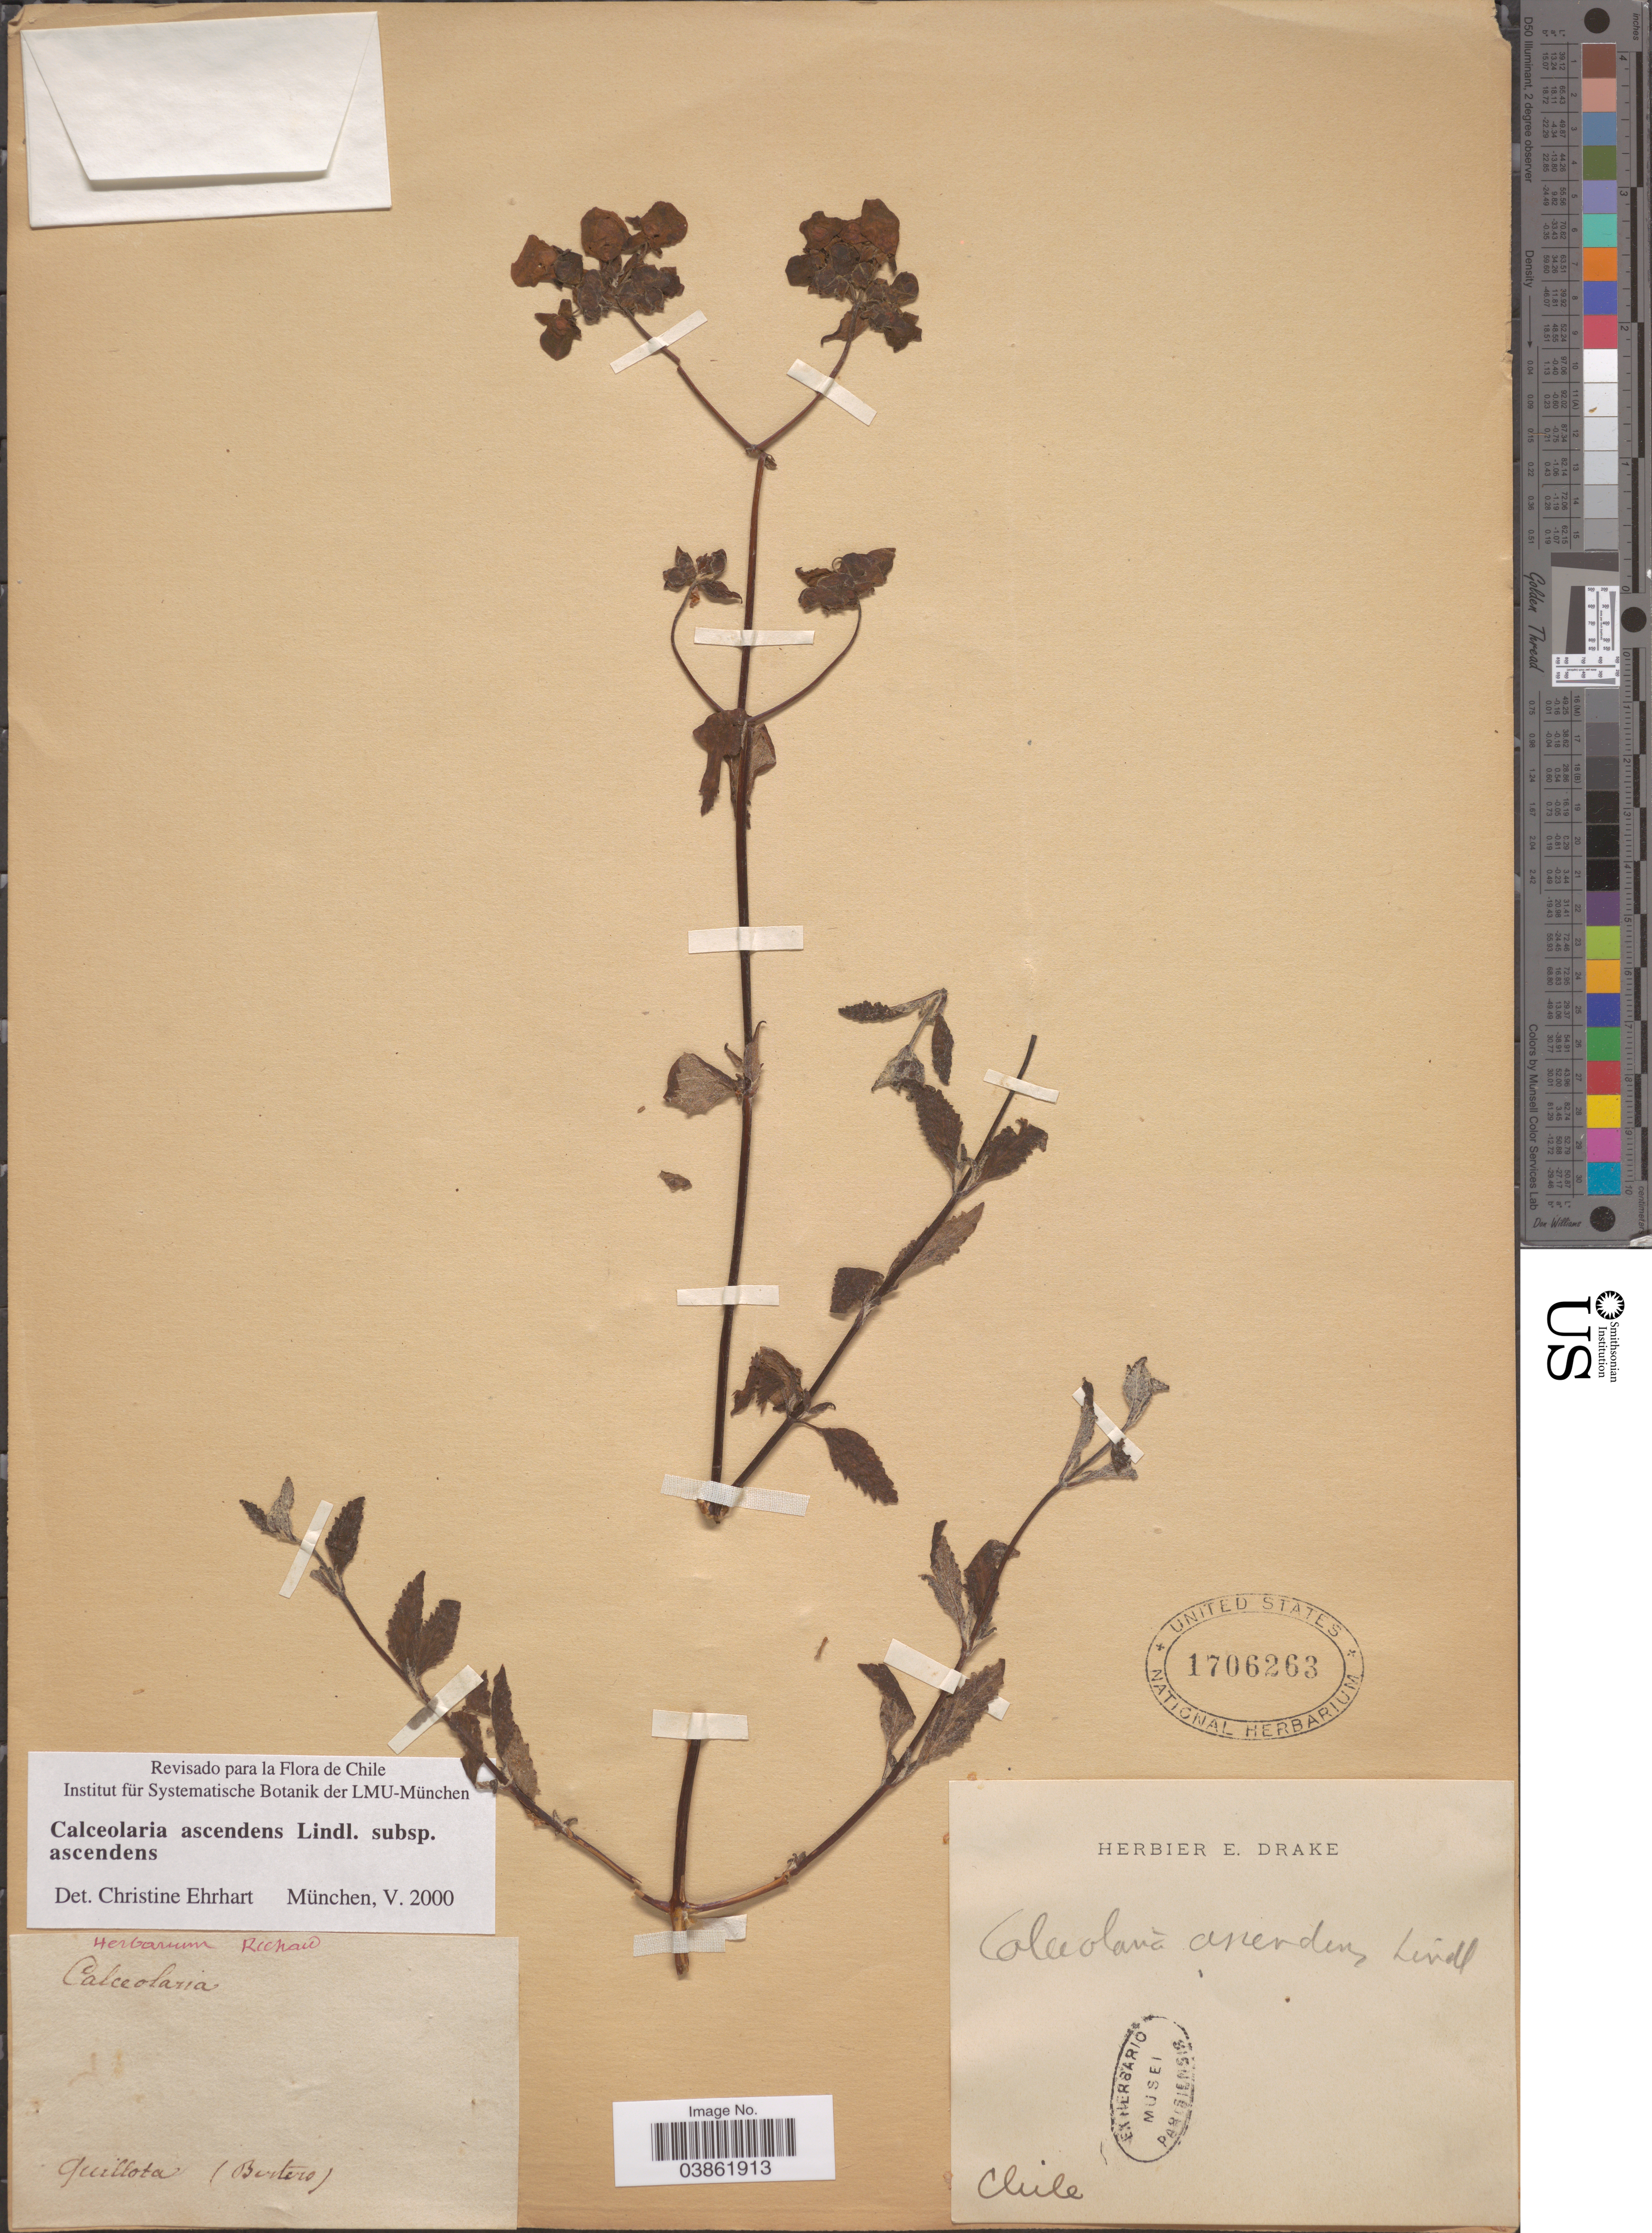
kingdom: Plantae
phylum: Tracheophyta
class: Magnoliopsida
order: Lamiales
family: Calceolariaceae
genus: Calceolaria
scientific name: Calceolaria ascendens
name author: Lindl.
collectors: ex herb. E. Drake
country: Chile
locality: Quillota (Bertero).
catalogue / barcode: US 1706263